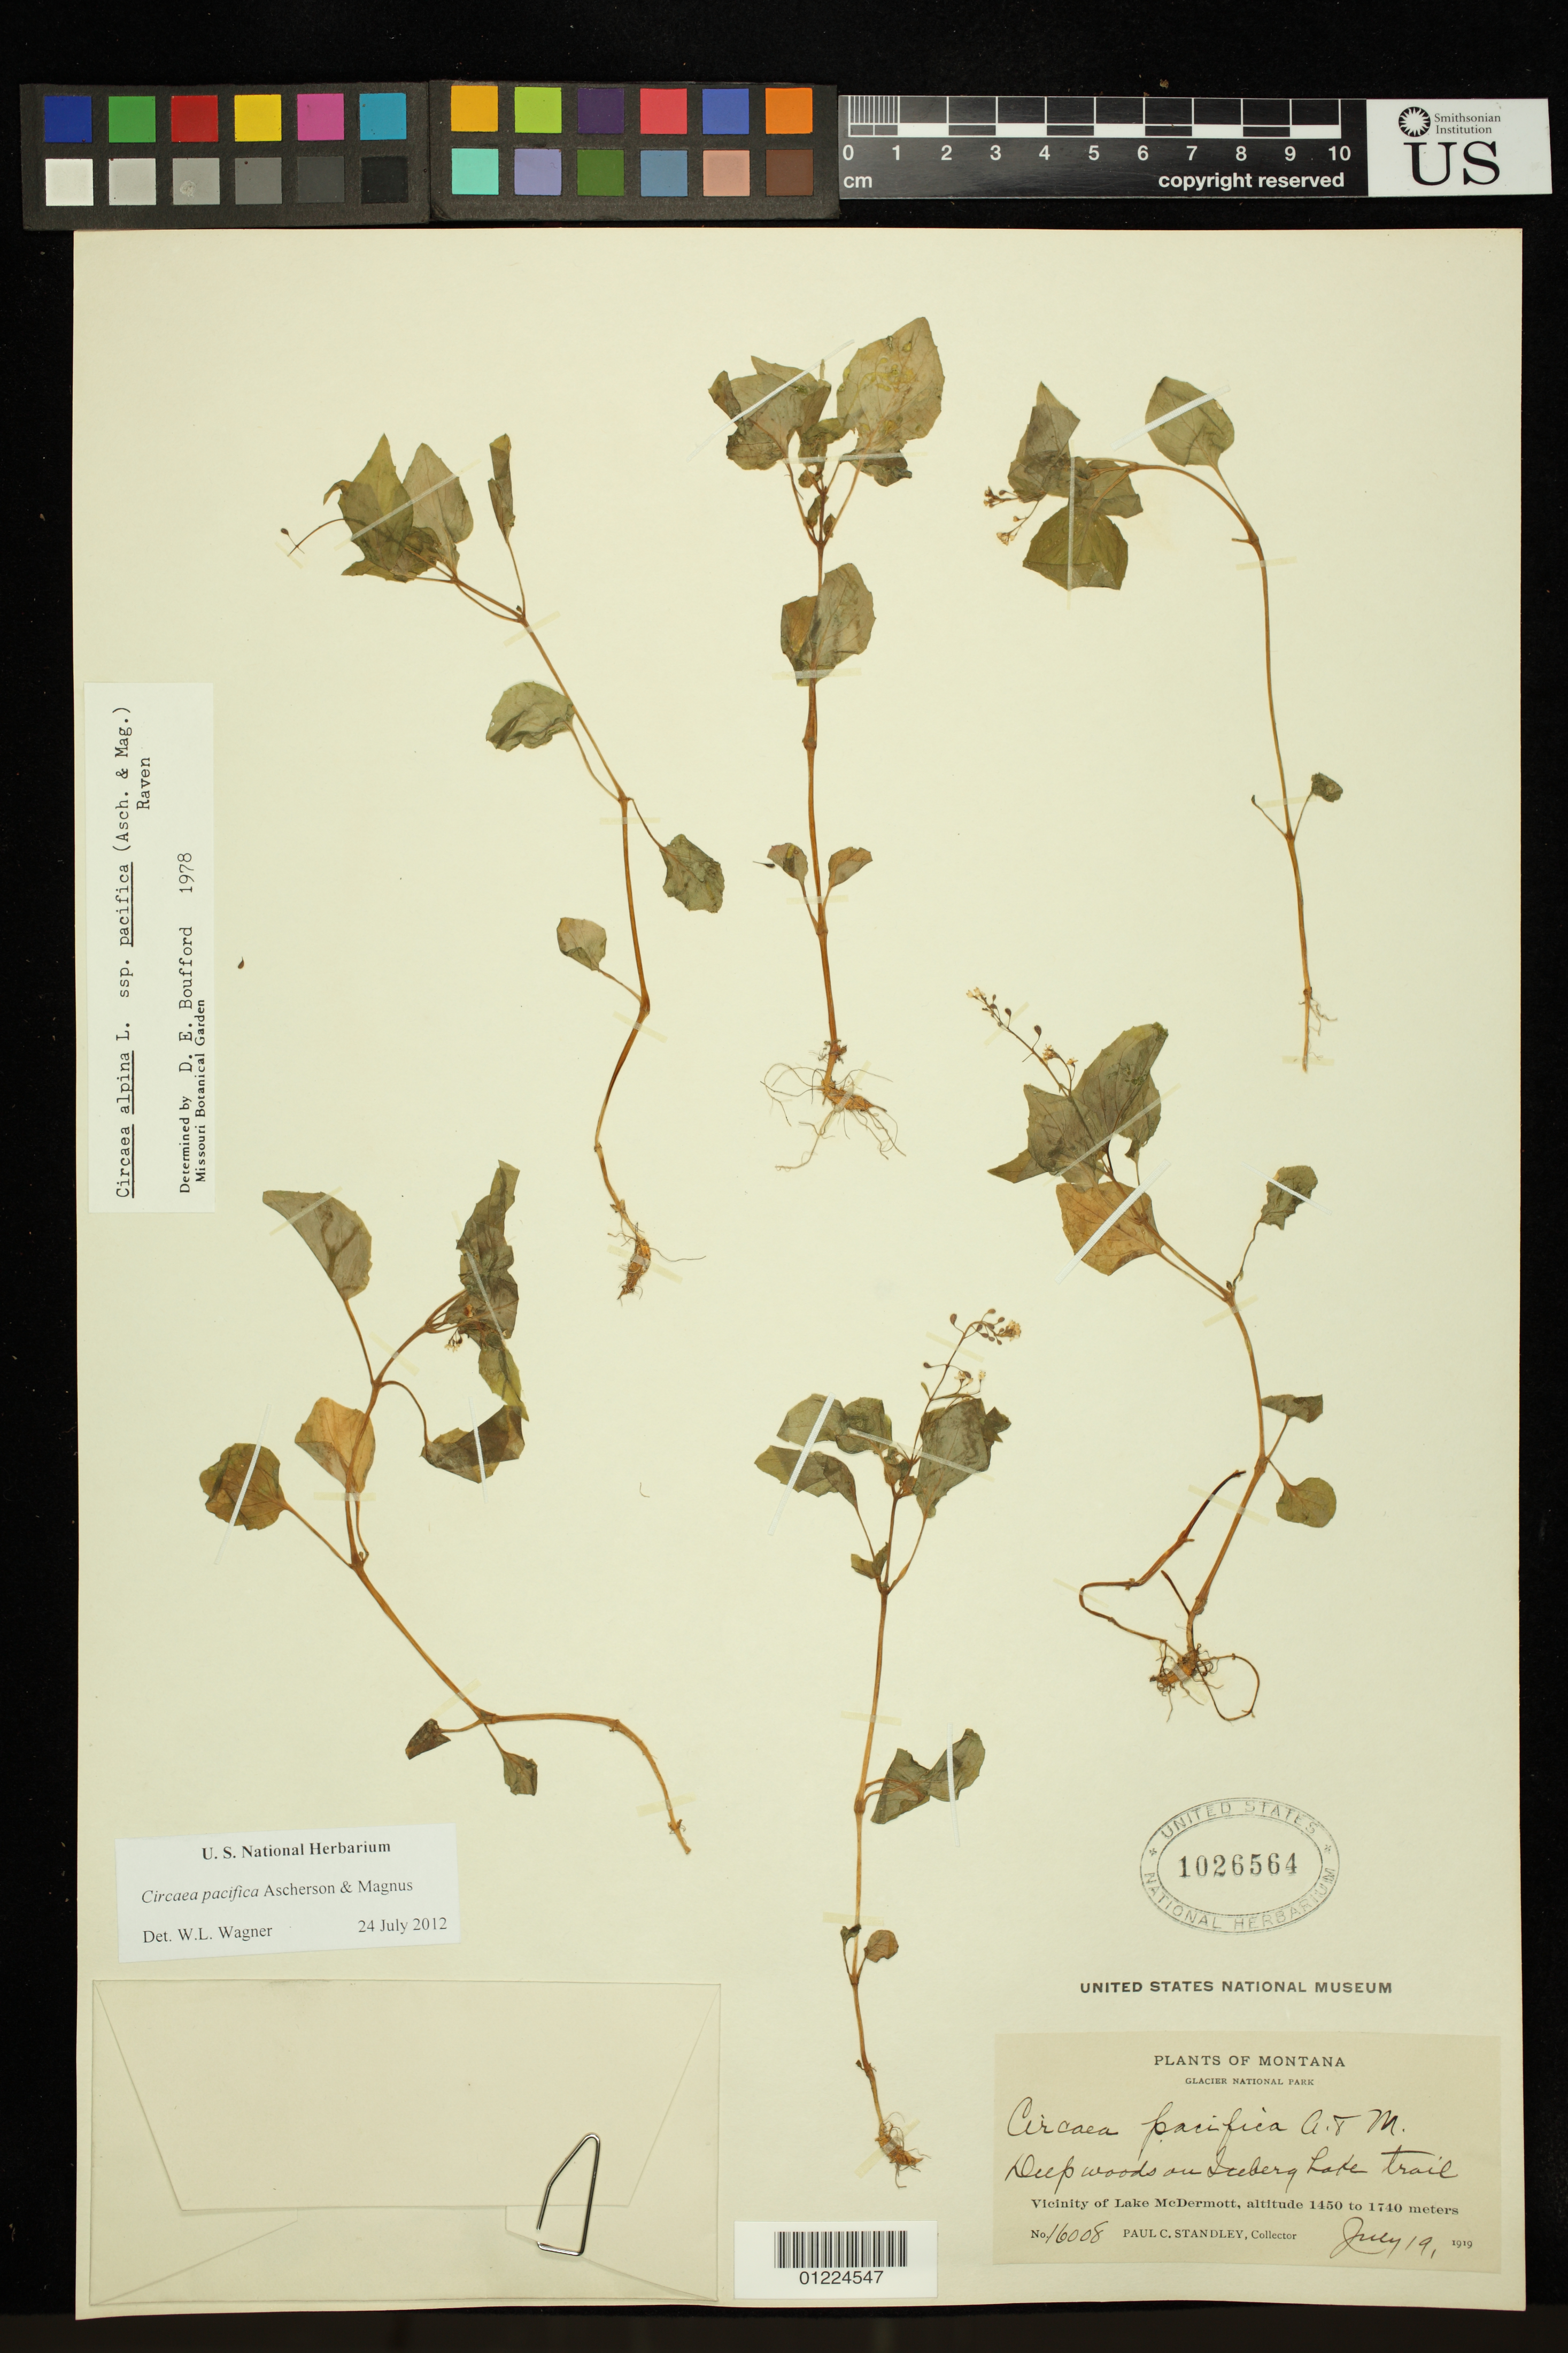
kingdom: Plantae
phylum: Tracheophyta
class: Magnoliopsida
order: Myrtales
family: Onagraceae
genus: Circaea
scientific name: Circaea pacifica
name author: Asch. & Magnus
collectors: P. C. Standley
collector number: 16008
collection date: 1919-07-19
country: United States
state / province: Montana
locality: vicinity of Lake Mc Dermont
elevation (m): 1450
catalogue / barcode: US 1026564